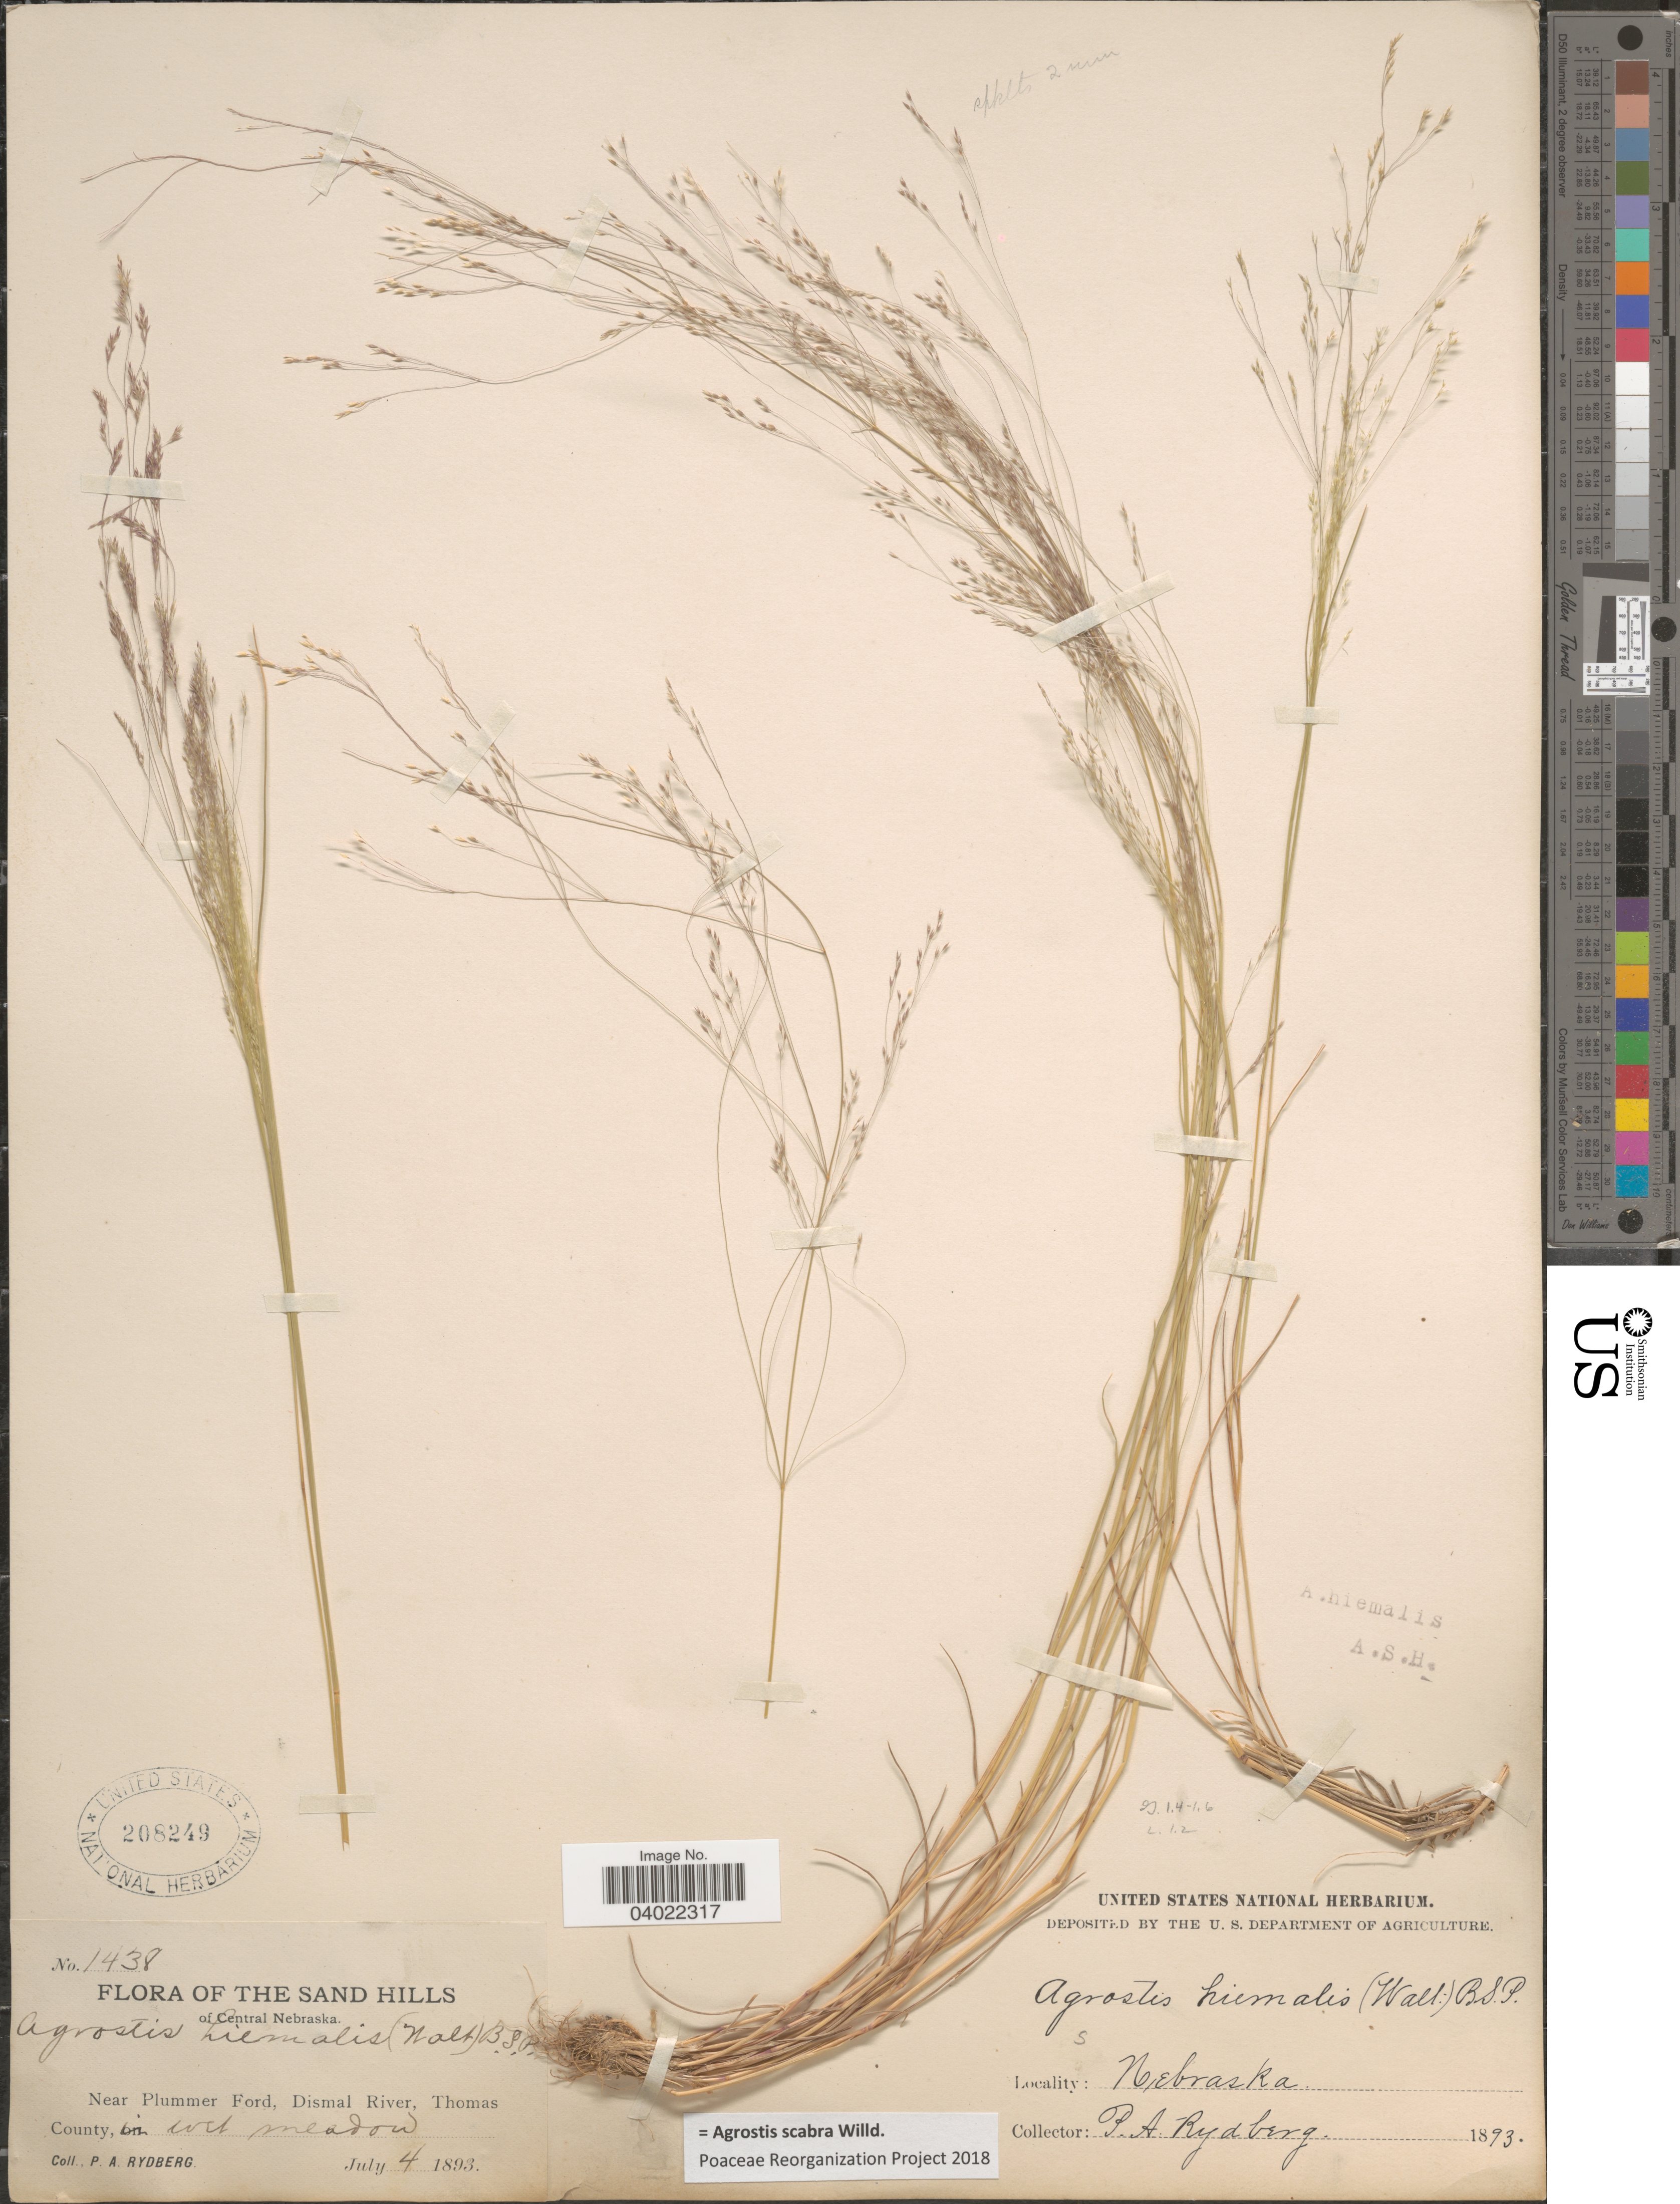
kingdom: Plantae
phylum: Tracheophyta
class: Liliopsida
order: Poales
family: Poaceae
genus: Agrostis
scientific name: Agrostis scabra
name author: Willd.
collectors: P. A. Rydberg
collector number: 1438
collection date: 1893-07-04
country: United States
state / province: Nebraska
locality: The Sand Hills of Central Nebraska. Near Plummer Ford, Dismal River, Thomas County, in wet meadow.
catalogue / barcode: US 208249